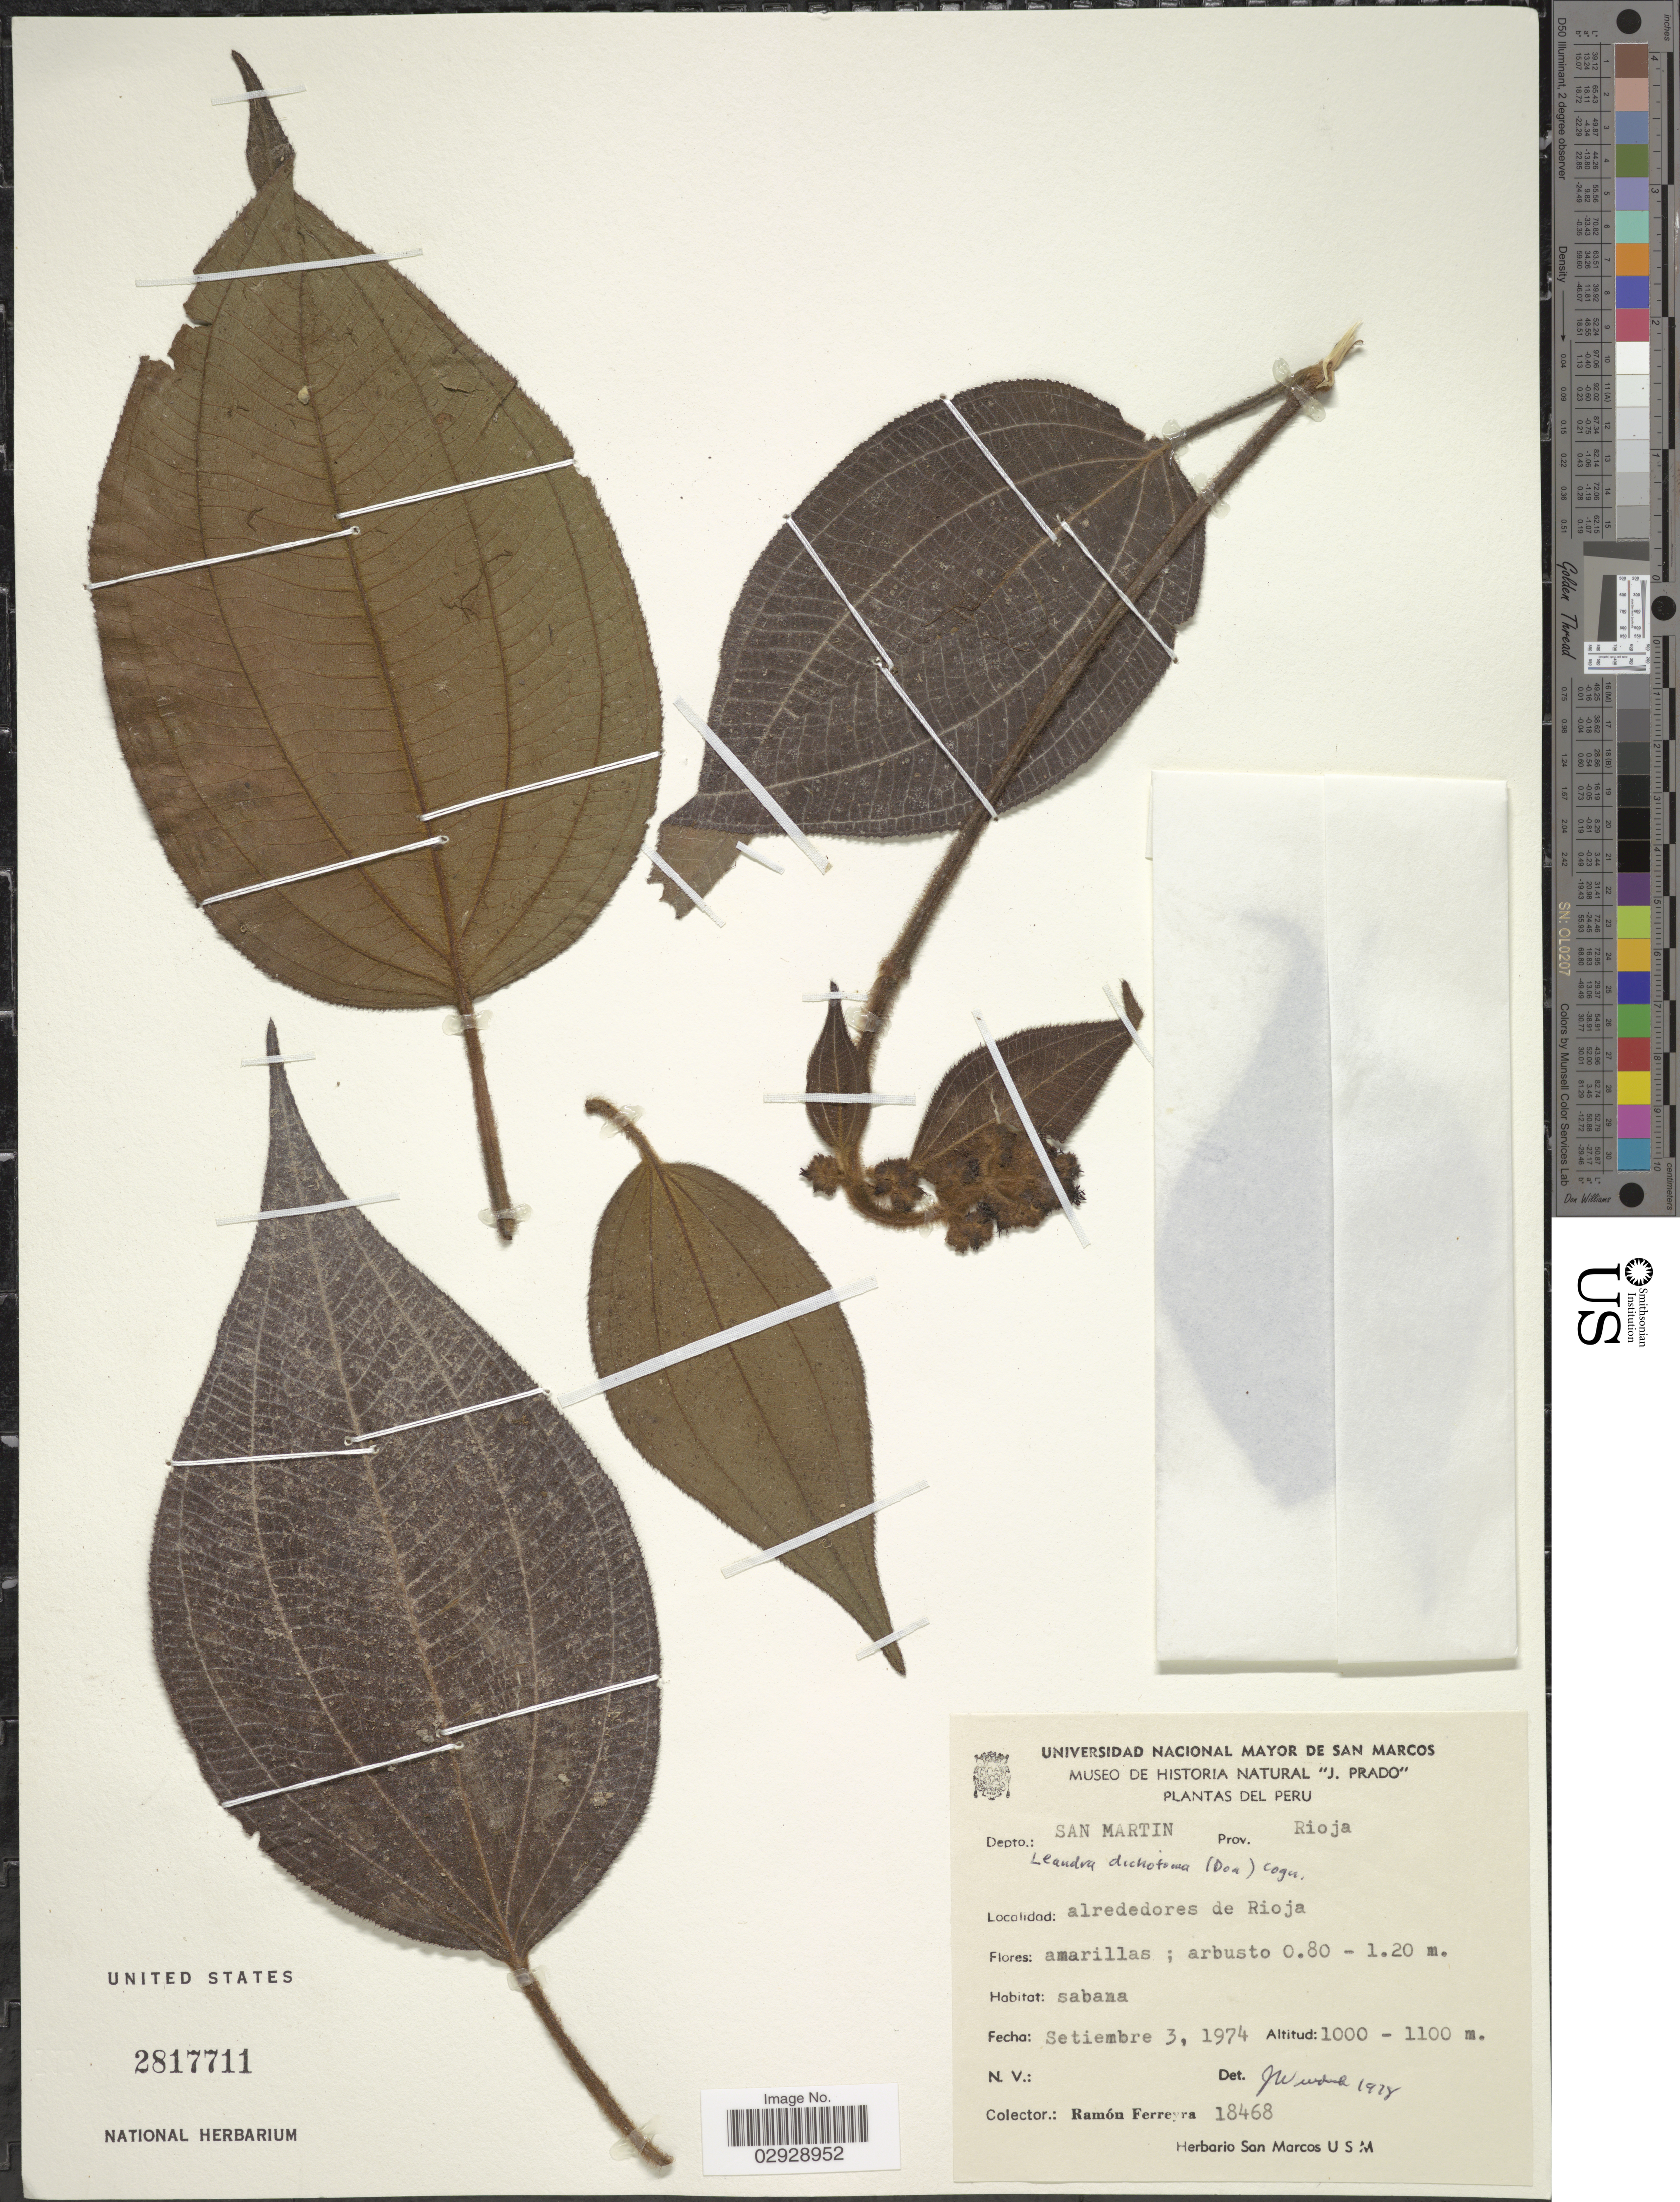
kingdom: Plantae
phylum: Tracheophyta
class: Magnoliopsida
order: Myrtales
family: Melastomataceae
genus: Leandra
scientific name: Leandra dichotoma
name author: (D. Don) Cogn.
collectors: R. A. Ferreyra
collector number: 18468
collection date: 1974-09-03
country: Peru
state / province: San Martín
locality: Depto.: San Martin. Prov.: Rioja. Alrededores de Rioja.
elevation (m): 1000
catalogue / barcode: US 2817711